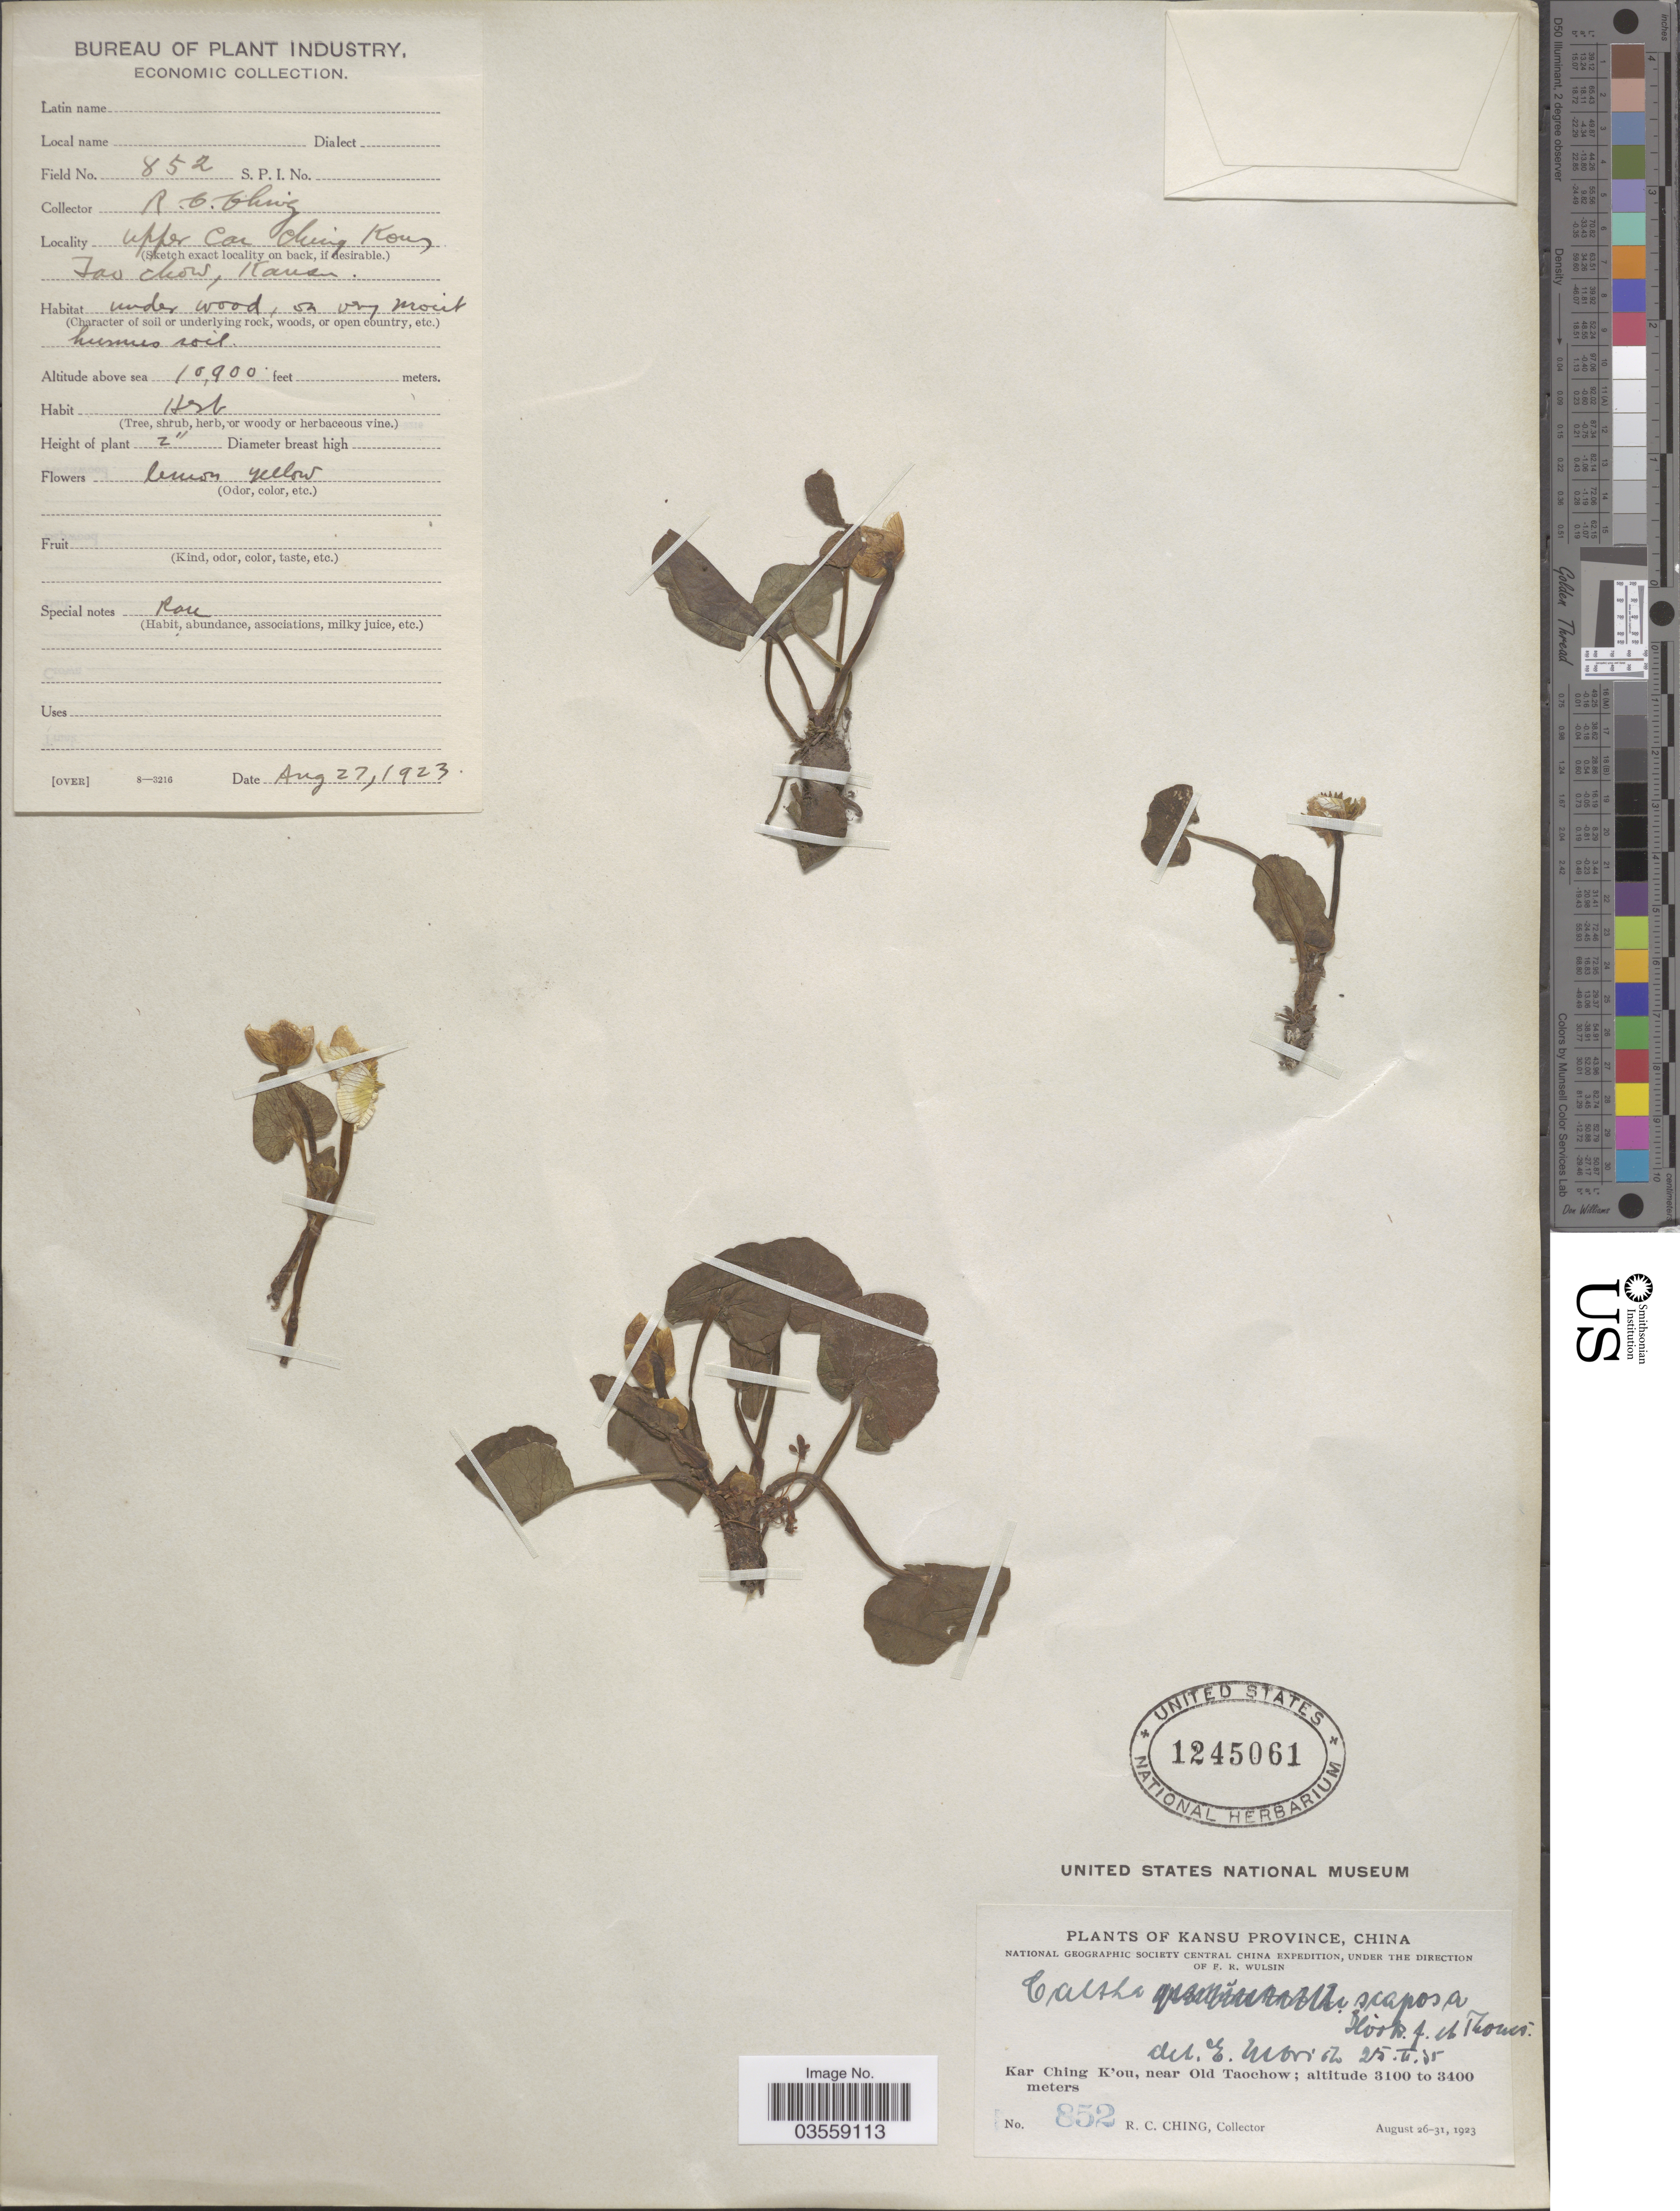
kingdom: Plantae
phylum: Tracheophyta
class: Magnoliopsida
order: Ranunculales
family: Ranunculaceae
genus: Caltha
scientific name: Caltha scaposa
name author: Hook. f. & Thoms.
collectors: R. C. Ching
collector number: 852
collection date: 1923-08-27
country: China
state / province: Gansu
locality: Kansu Province. Kar Ching K'ou, near Old Taochow.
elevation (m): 3322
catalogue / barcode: US 1245061